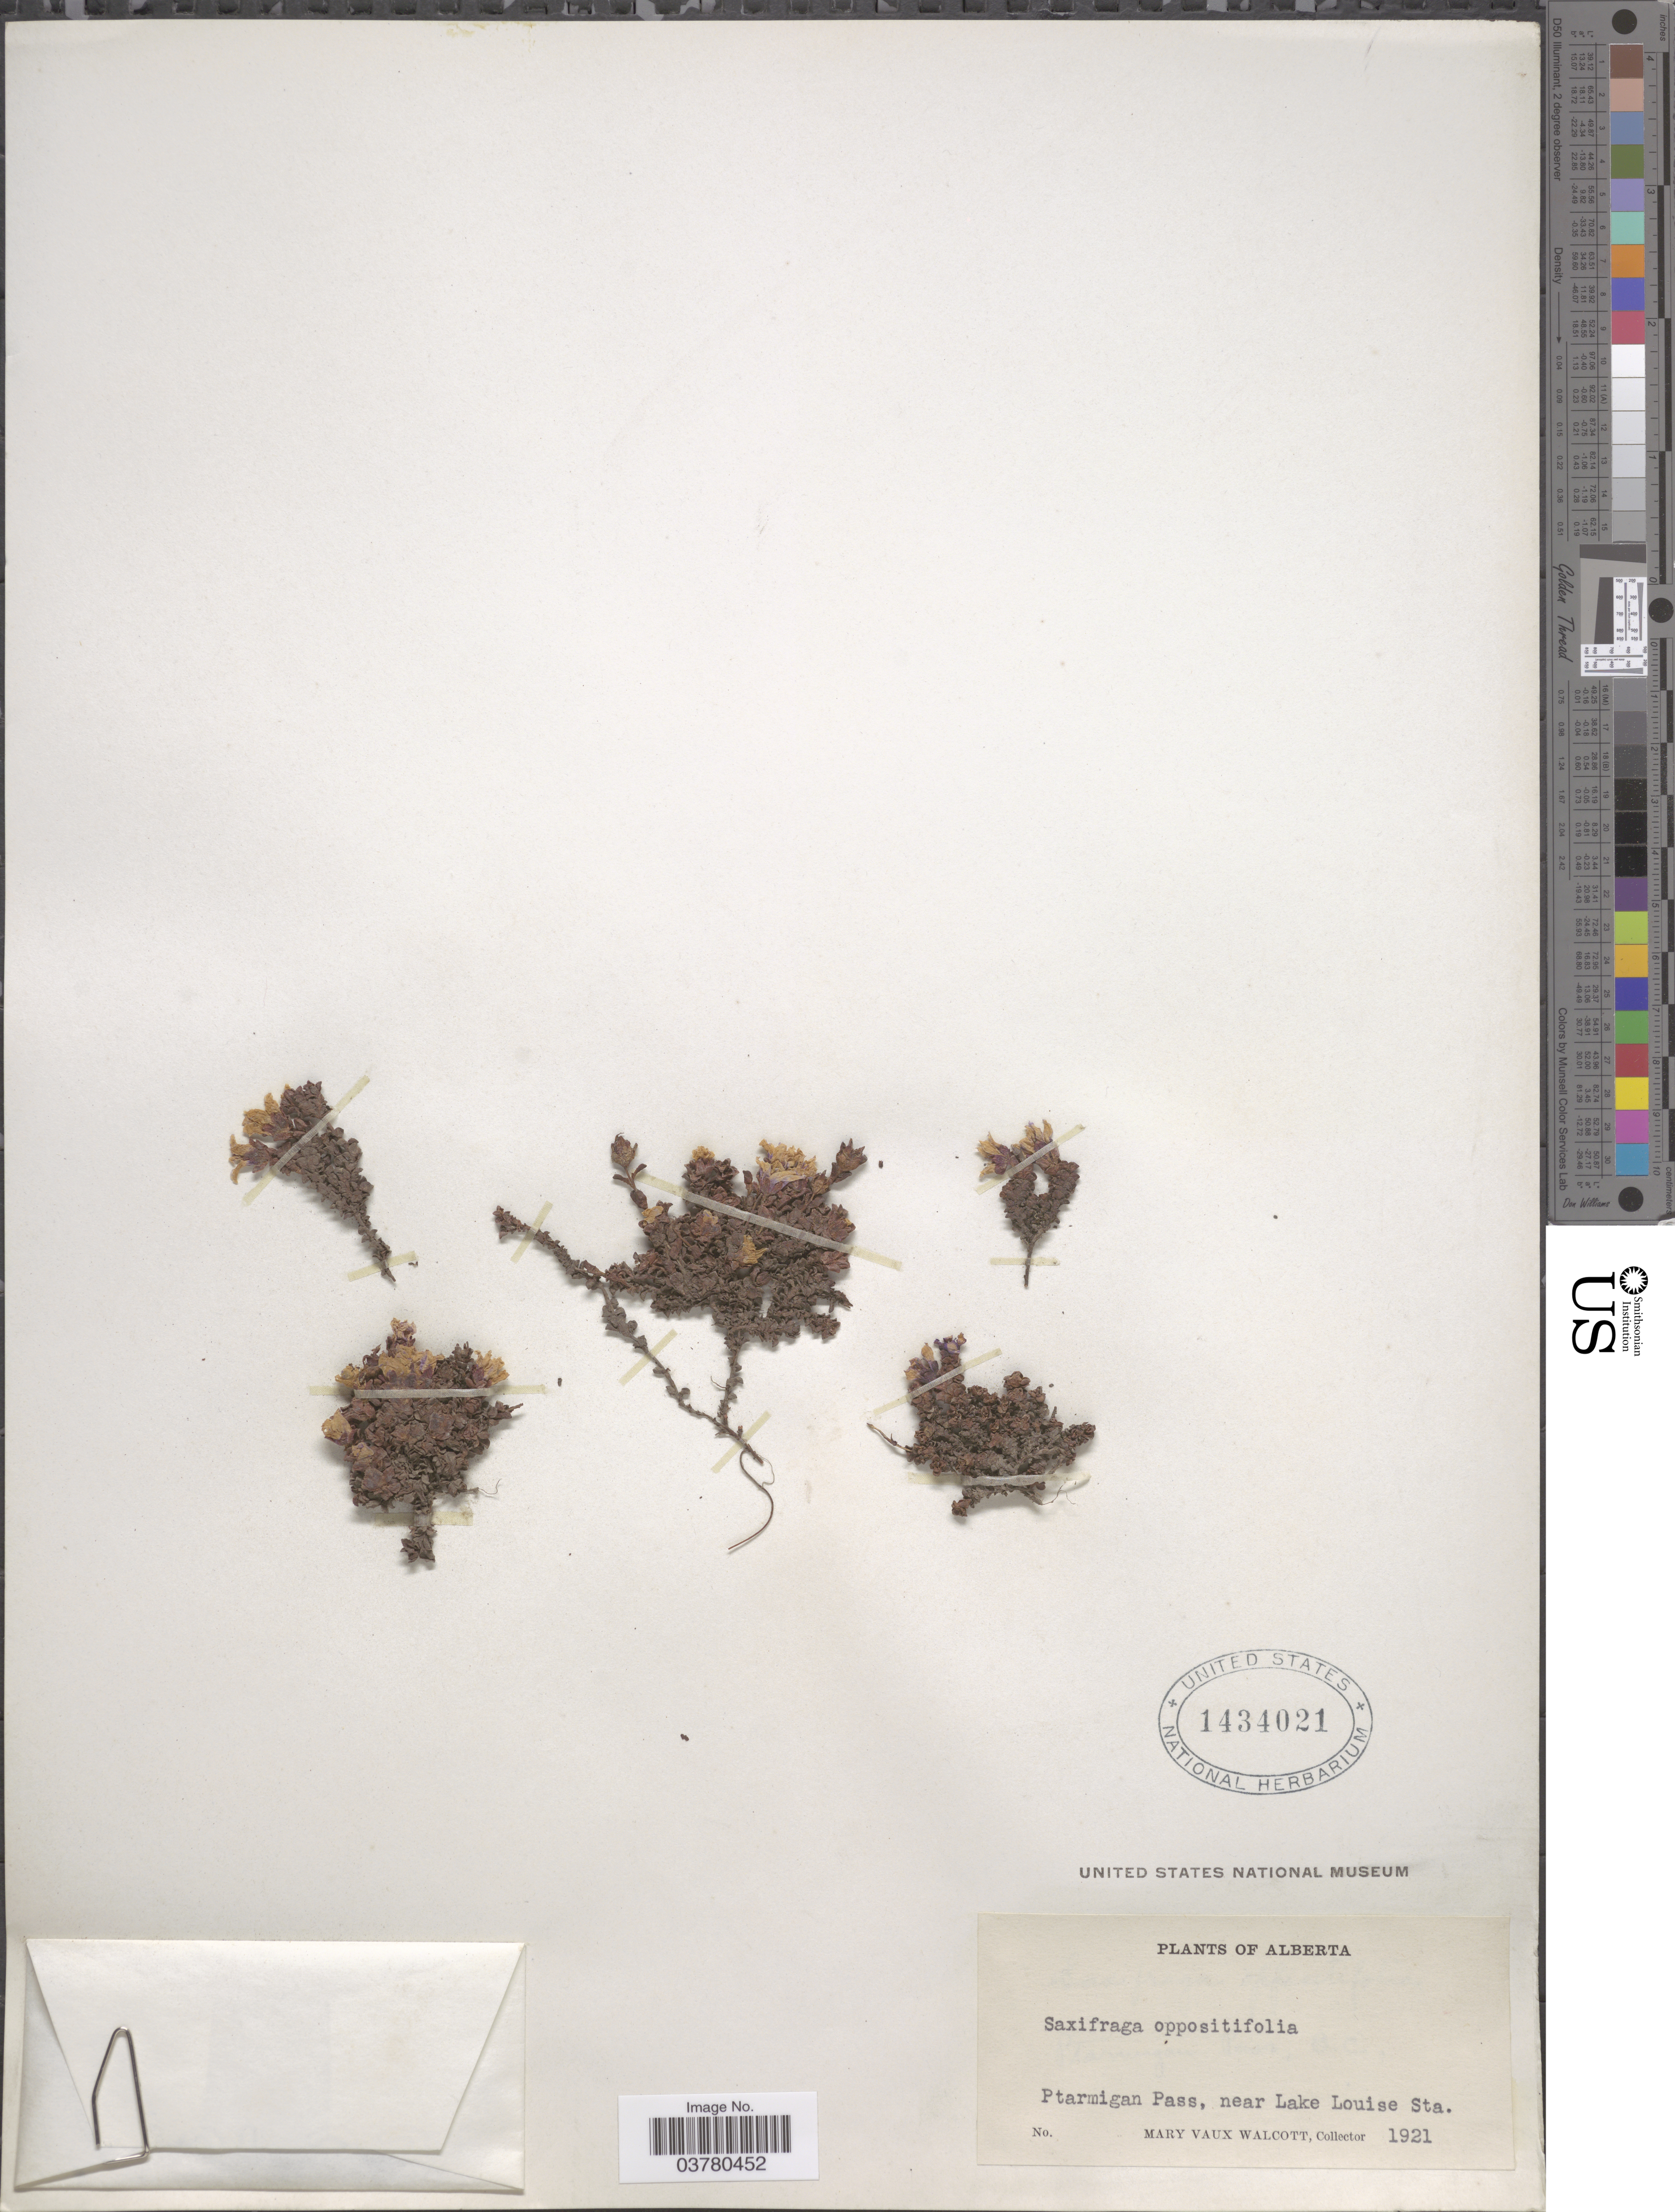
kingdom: Plantae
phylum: Tracheophyta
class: Magnoliopsida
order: Saxifragales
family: Saxifragaceae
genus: Saxifraga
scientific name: Saxifraga oppositifolia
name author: L.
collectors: M. Walcott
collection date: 1921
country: Canada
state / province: Alberta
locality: Ptarmigan Pass, near Lake Louise Sta.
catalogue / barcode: US 1434021